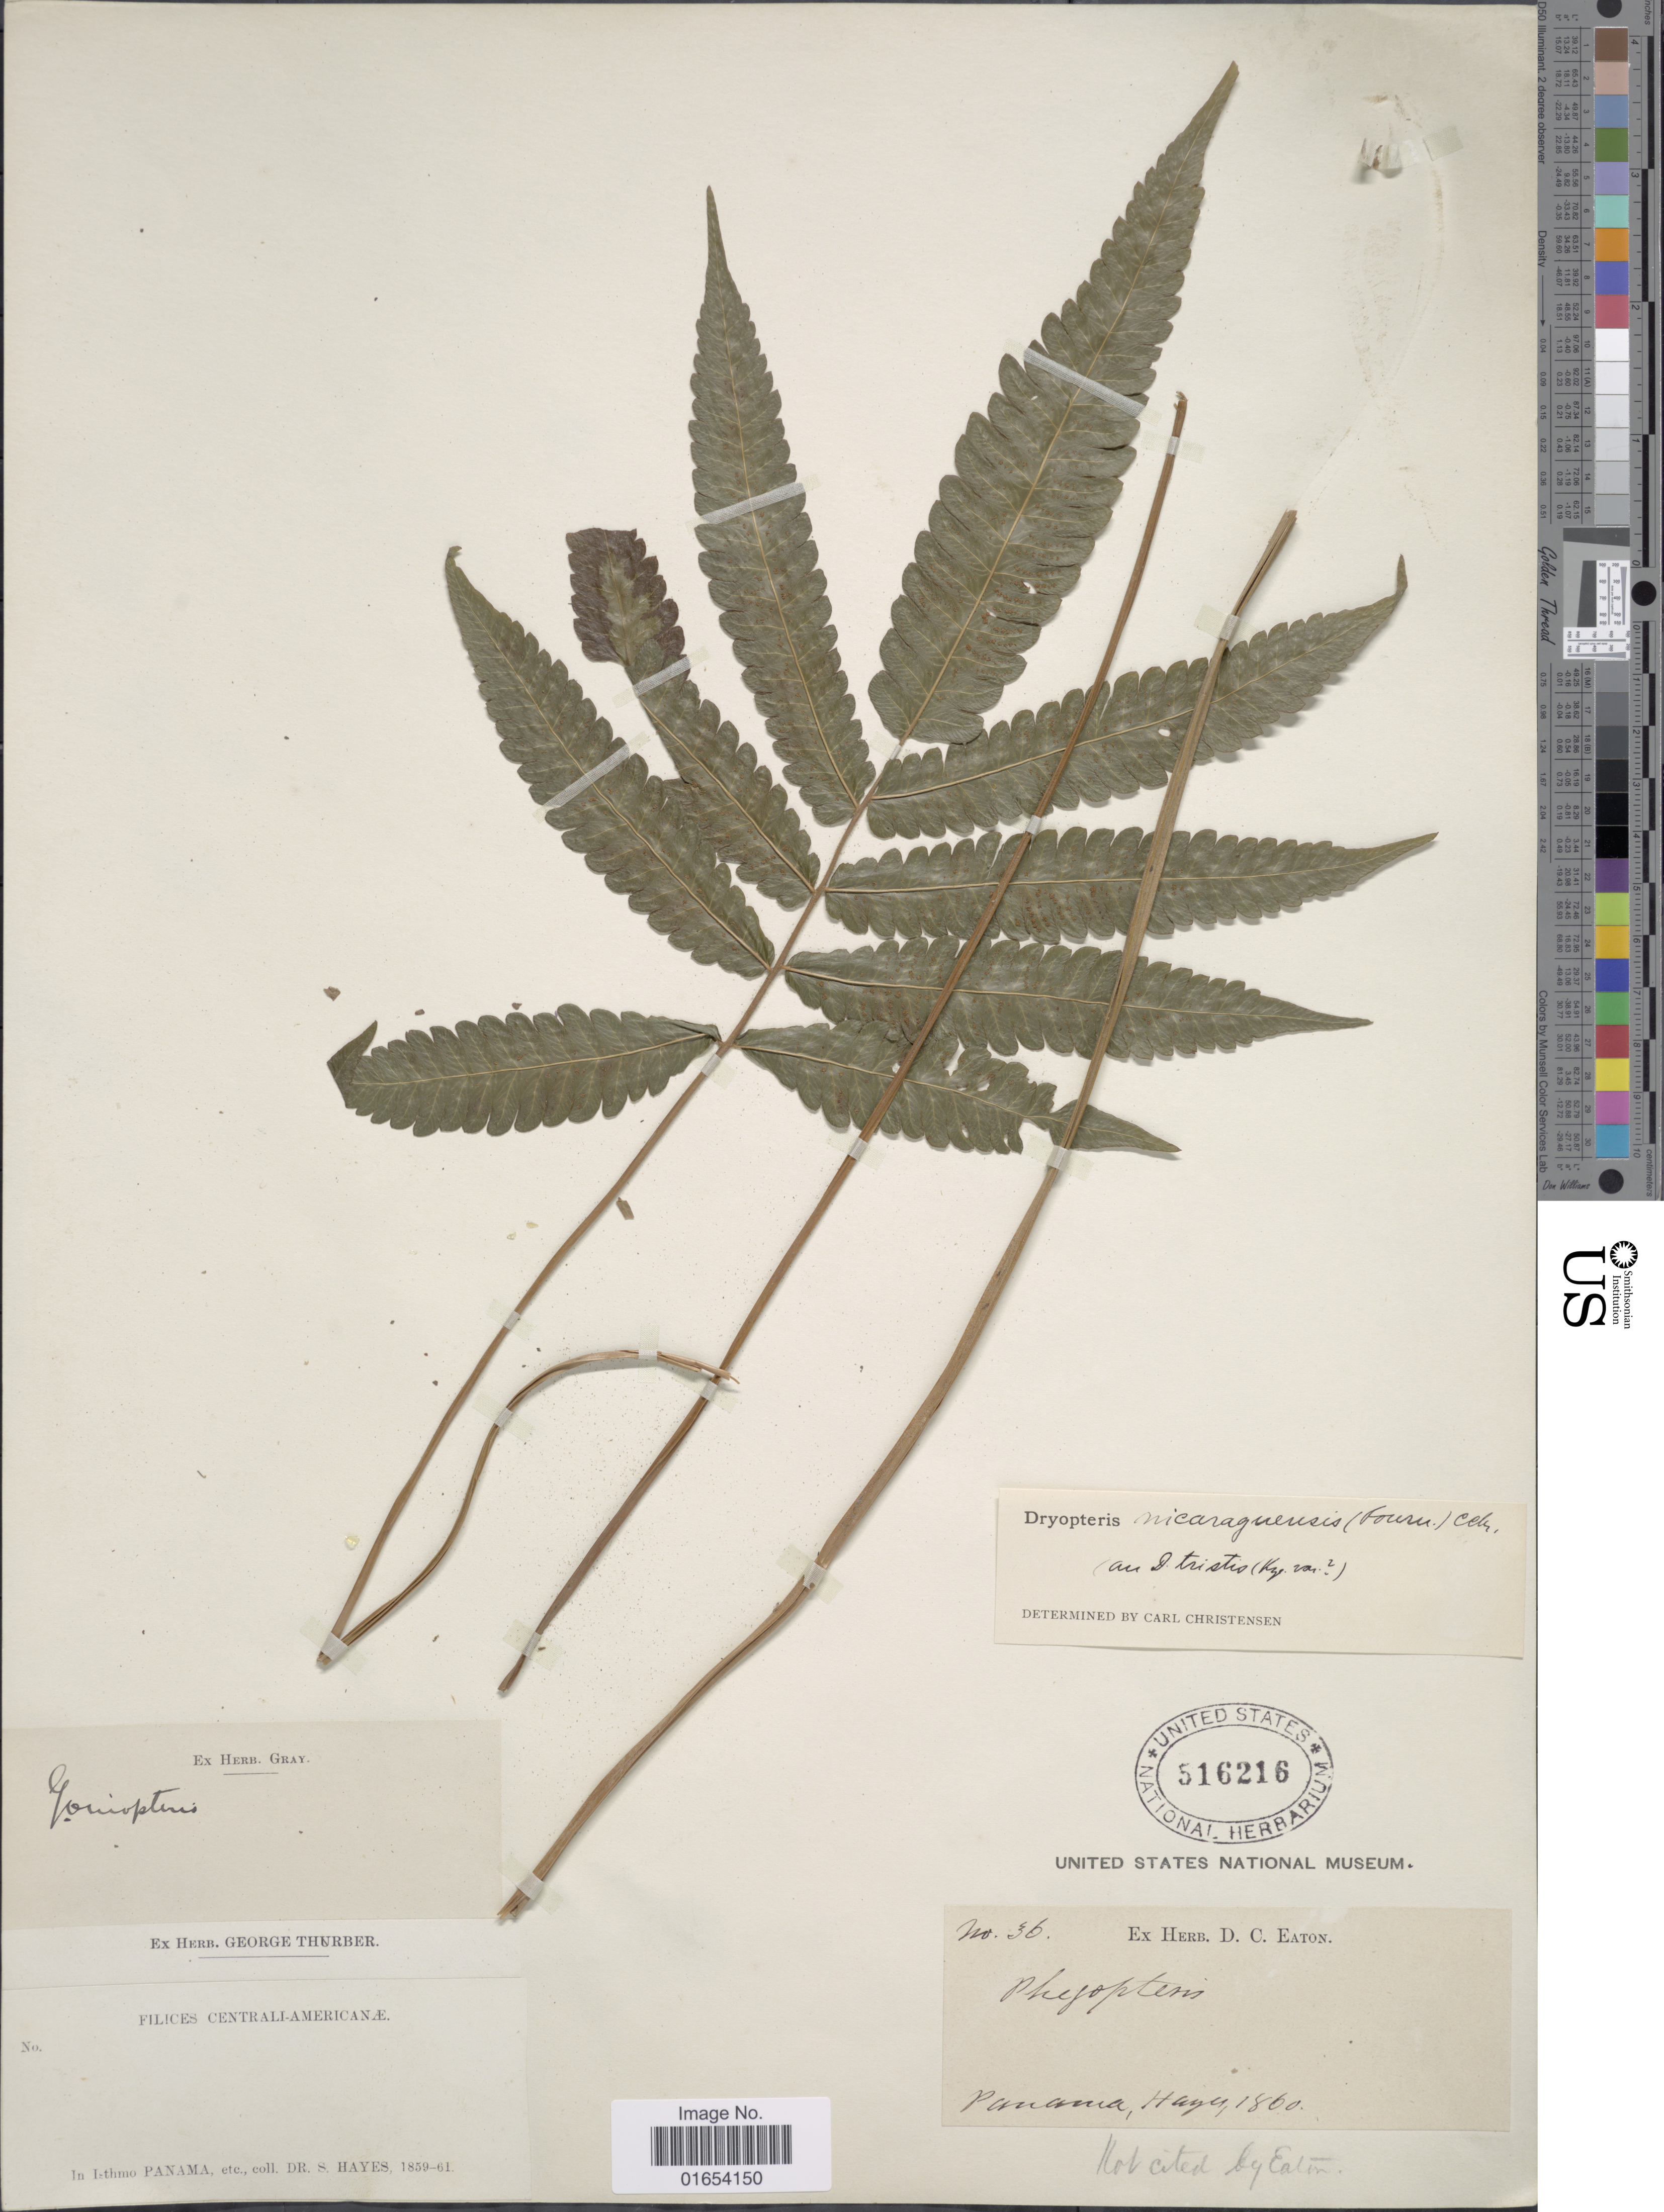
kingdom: Plantae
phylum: Tracheophyta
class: Polypodiopsida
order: Polypodiales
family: Thelypteridaceae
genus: Goniopteris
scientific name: Goniopteris nicaraguensis (C. Chr.) comb. nov., ined 2015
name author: (C. Chr.)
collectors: S. Hayes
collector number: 36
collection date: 1860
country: Panama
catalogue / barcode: US 516216